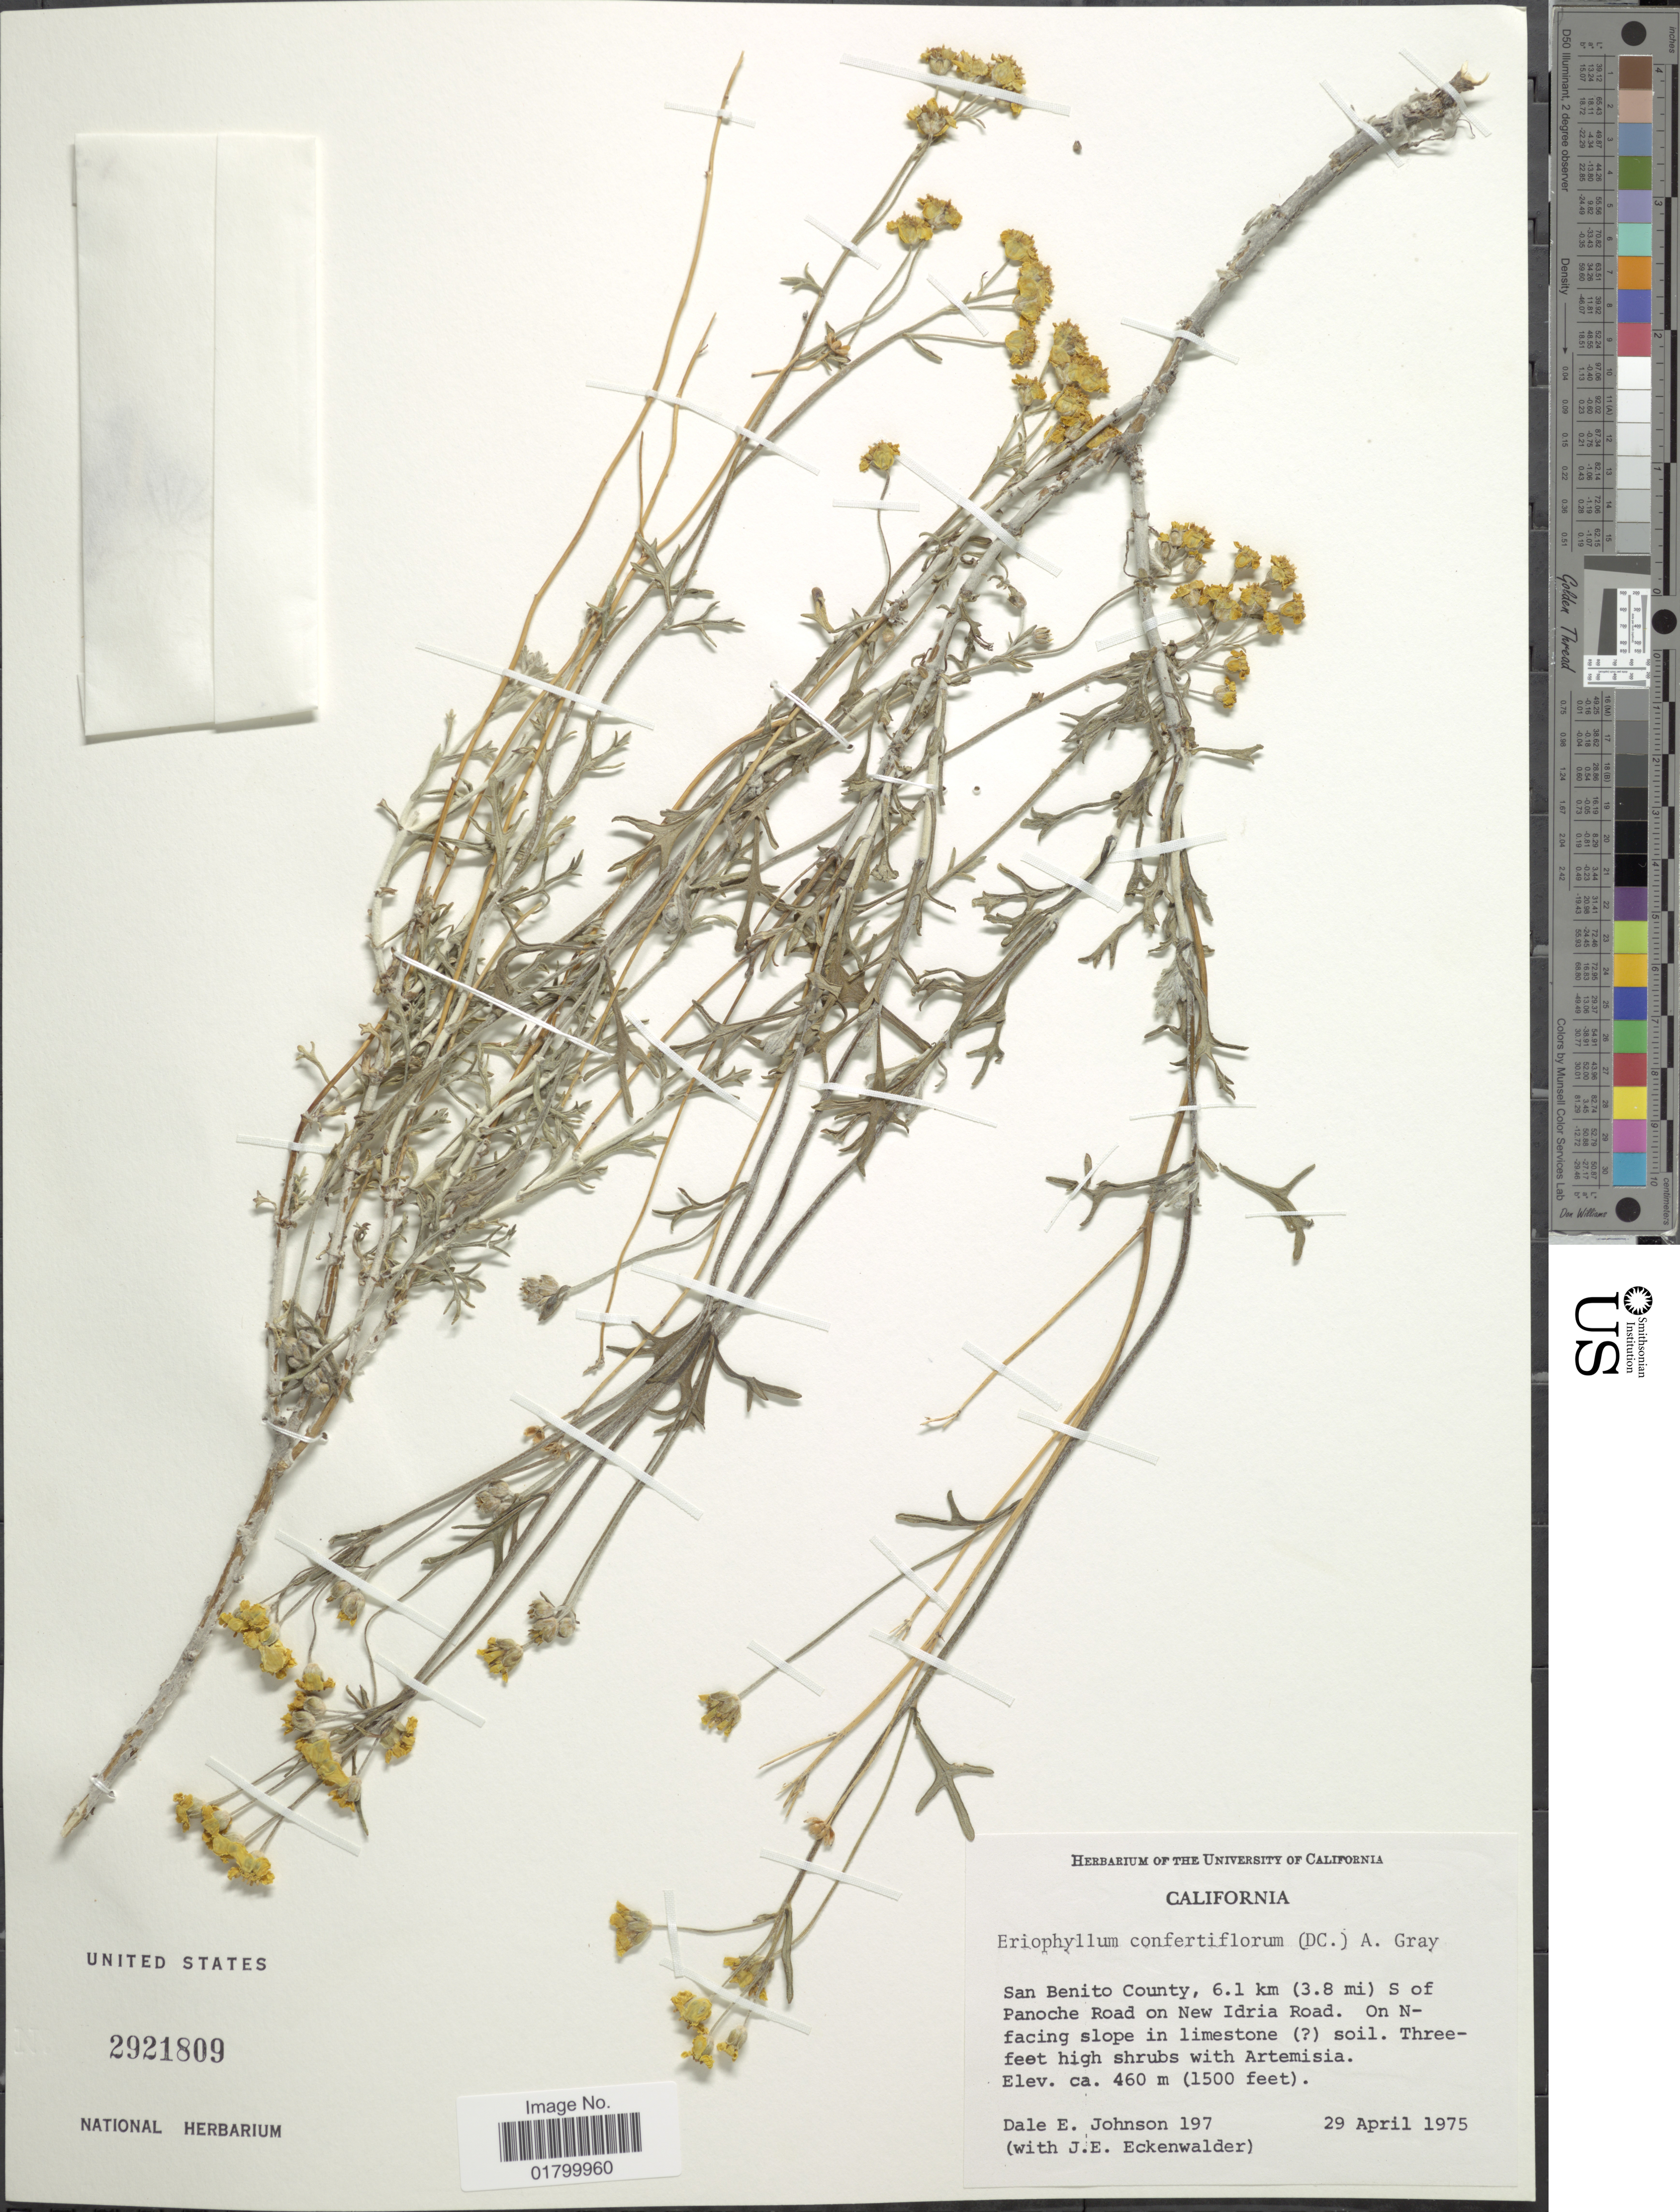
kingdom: Plantae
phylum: Tracheophyta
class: Magnoliopsida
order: Asterales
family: Asteraceae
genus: Eriophyllum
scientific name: Eriophyllum confertiflorum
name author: (DC.) A. Gray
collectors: D. E. Johnson & J. Eckenwalder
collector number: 197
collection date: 1975-04-29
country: United States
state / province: California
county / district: San Benito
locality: San Benito County, 6.1 km (3.8 mi) S of Panoche Road on New Idria Road, On N-facing slope in limestone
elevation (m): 460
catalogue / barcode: US 2921809